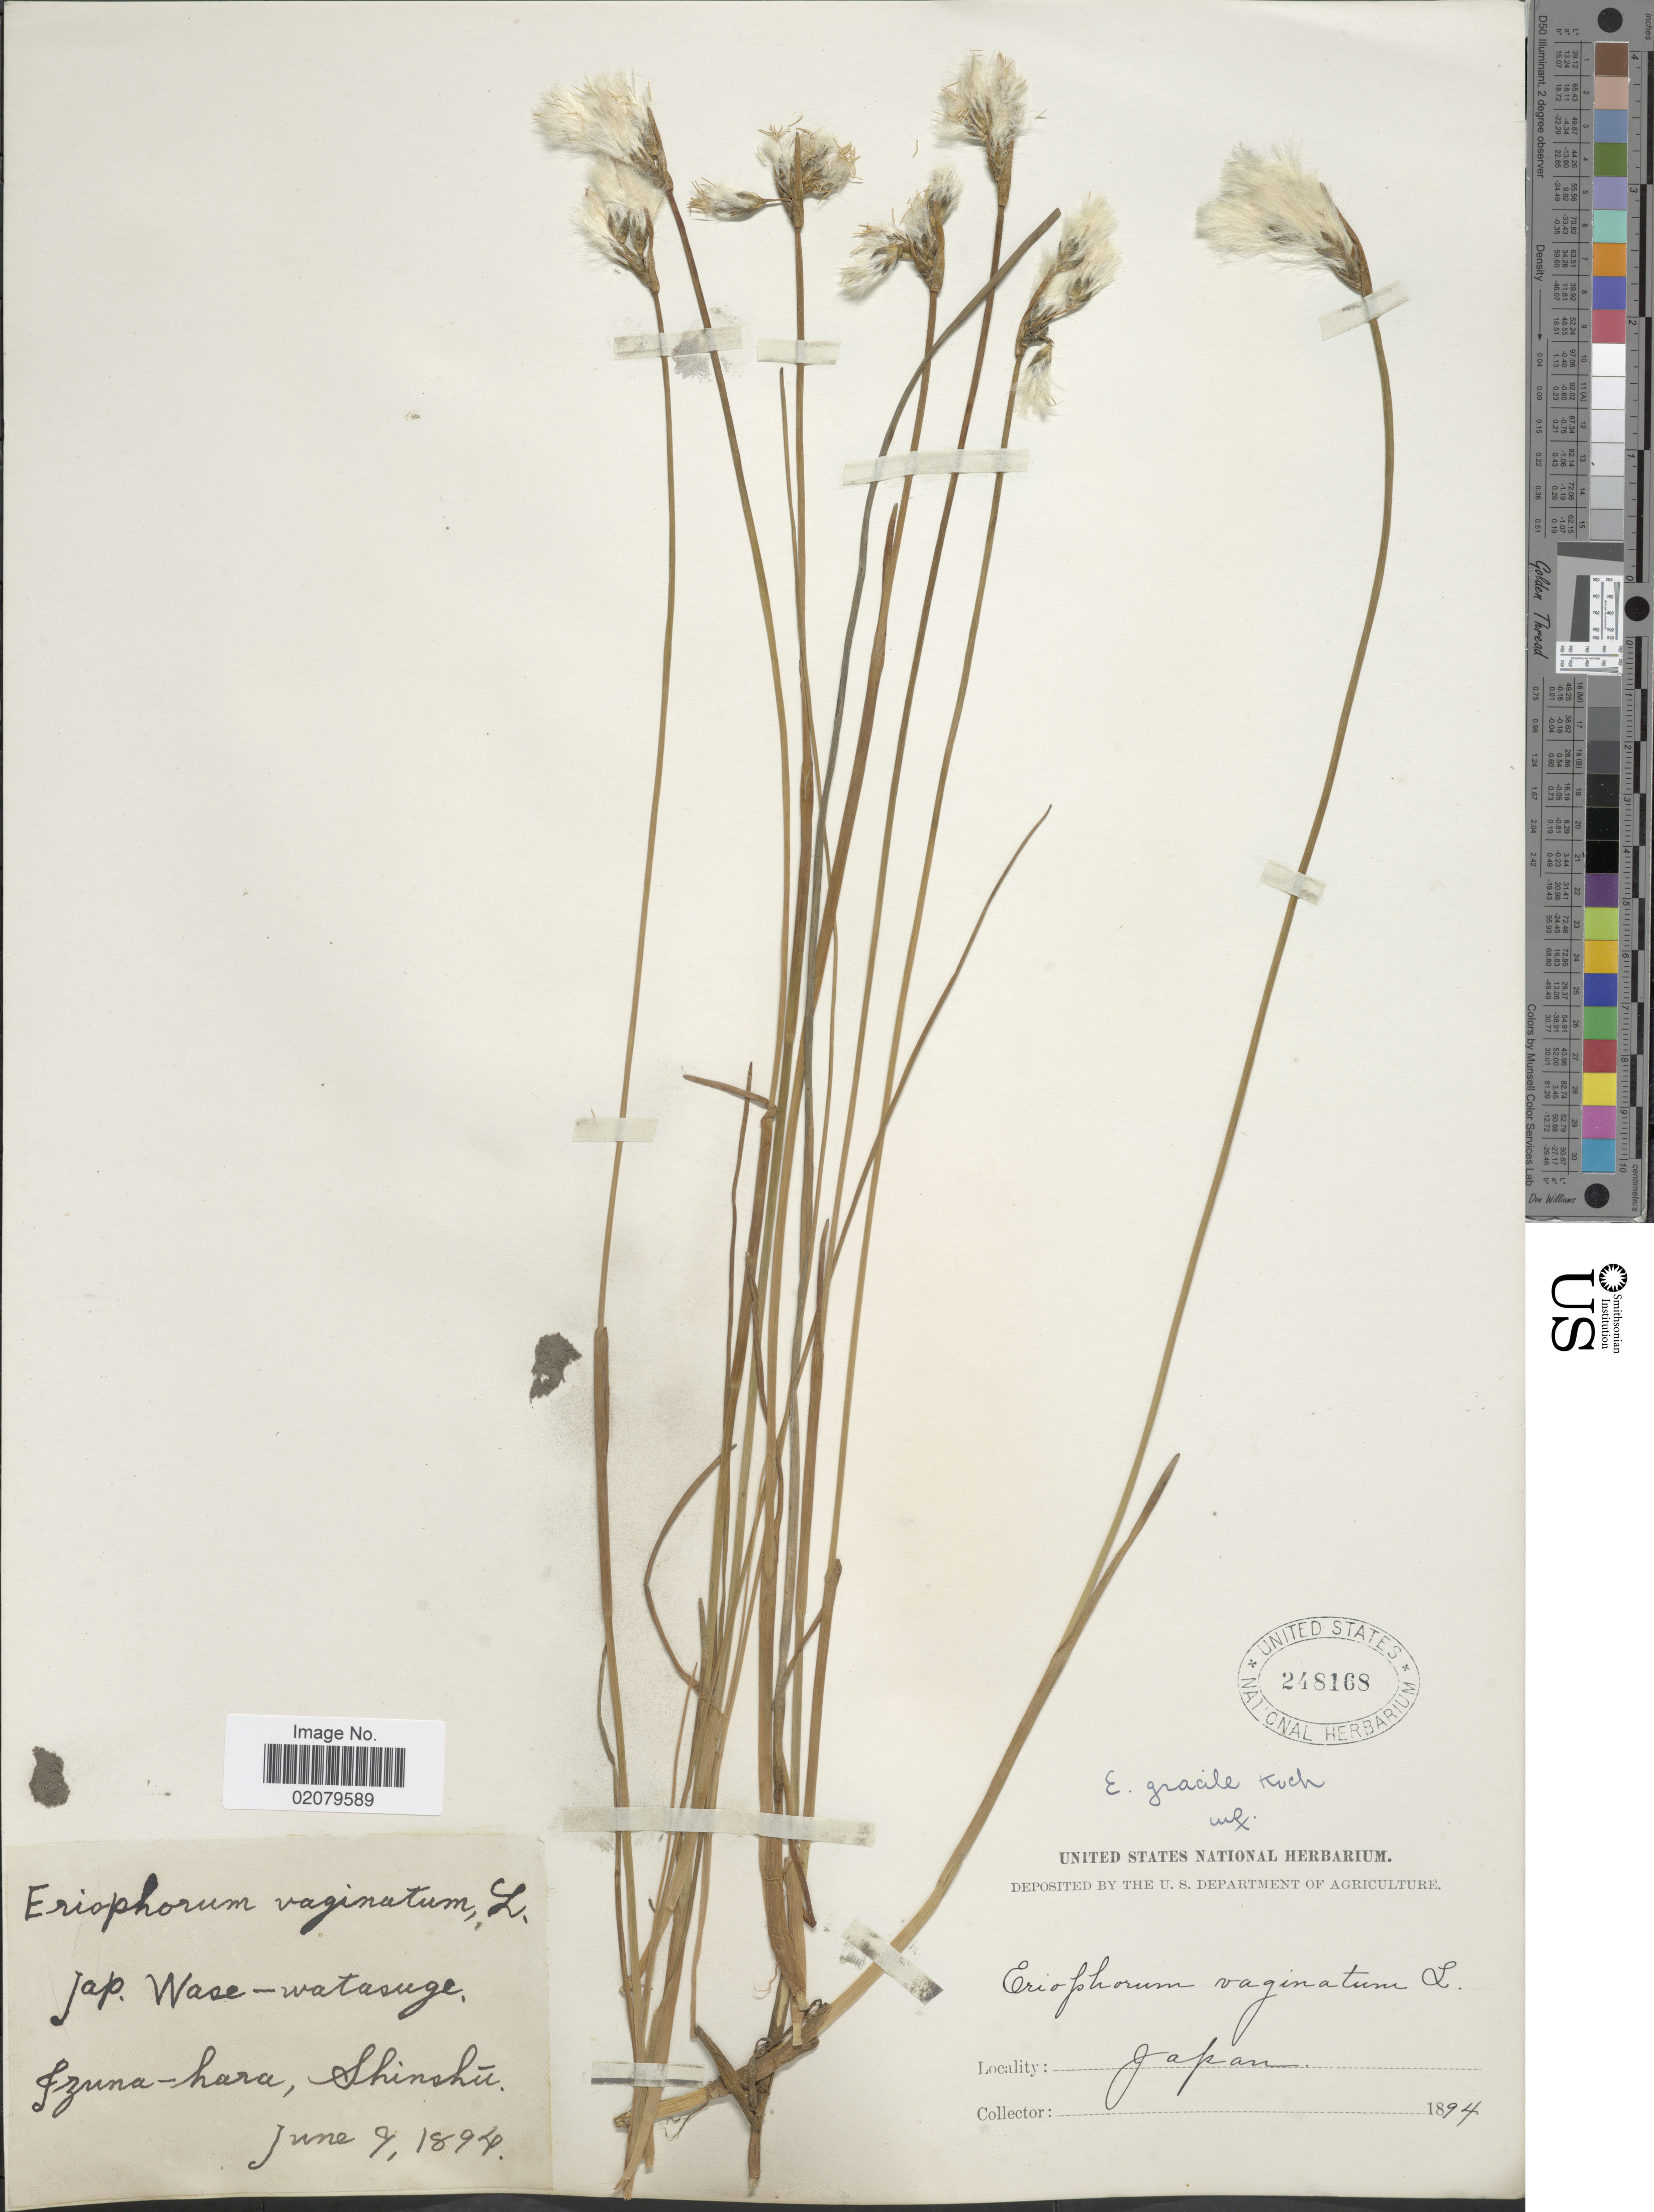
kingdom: Plantae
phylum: Tracheophyta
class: Liliopsida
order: Poales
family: Cyperaceae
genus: Eriophorum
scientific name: Eriophorum vaginatum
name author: L.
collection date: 1894-06-09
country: Japan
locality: Fzuna-hara, Shinshu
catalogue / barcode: US 248168